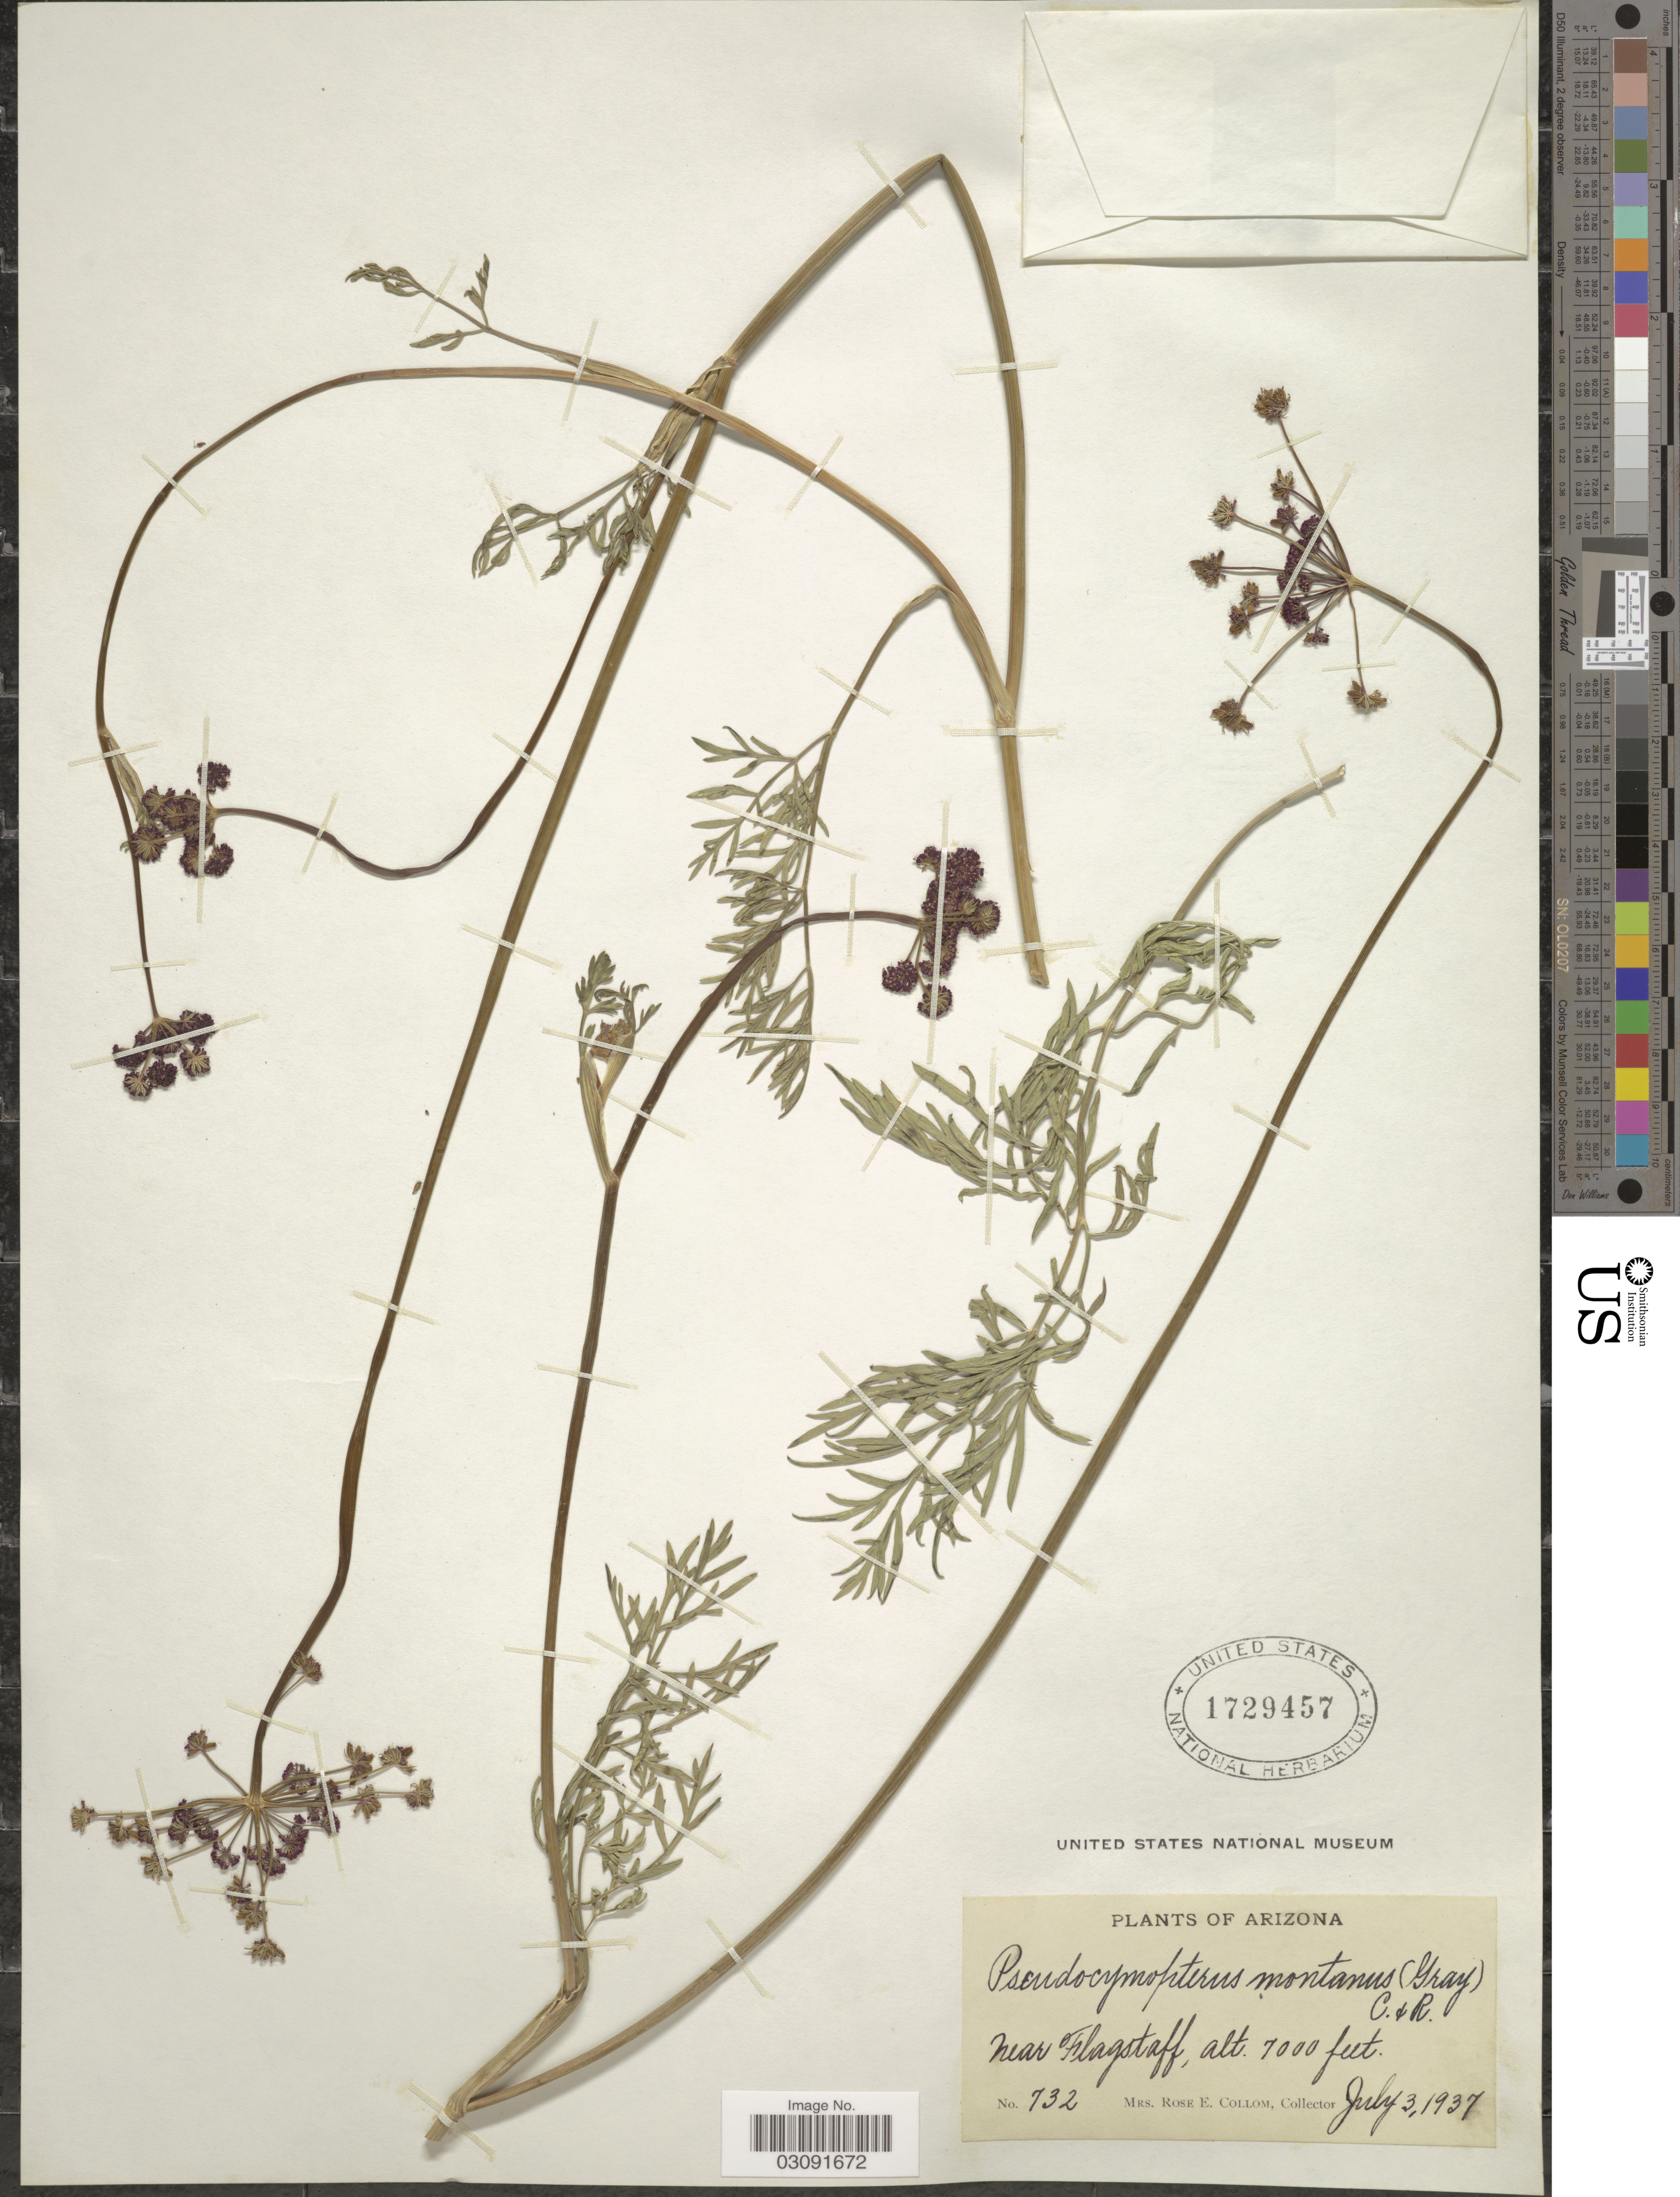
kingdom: Plantae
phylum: Tracheophyta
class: Magnoliopsida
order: Apiales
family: Apiaceae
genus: Pseudocymopterus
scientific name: Pseudocymopterus montanus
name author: (A. Gray) J.M. Coult. & Rose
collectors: R. E. Collom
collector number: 732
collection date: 1937-07-03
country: United States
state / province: Arizona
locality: Near Flagstaff.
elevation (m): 2134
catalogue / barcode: US 1729457